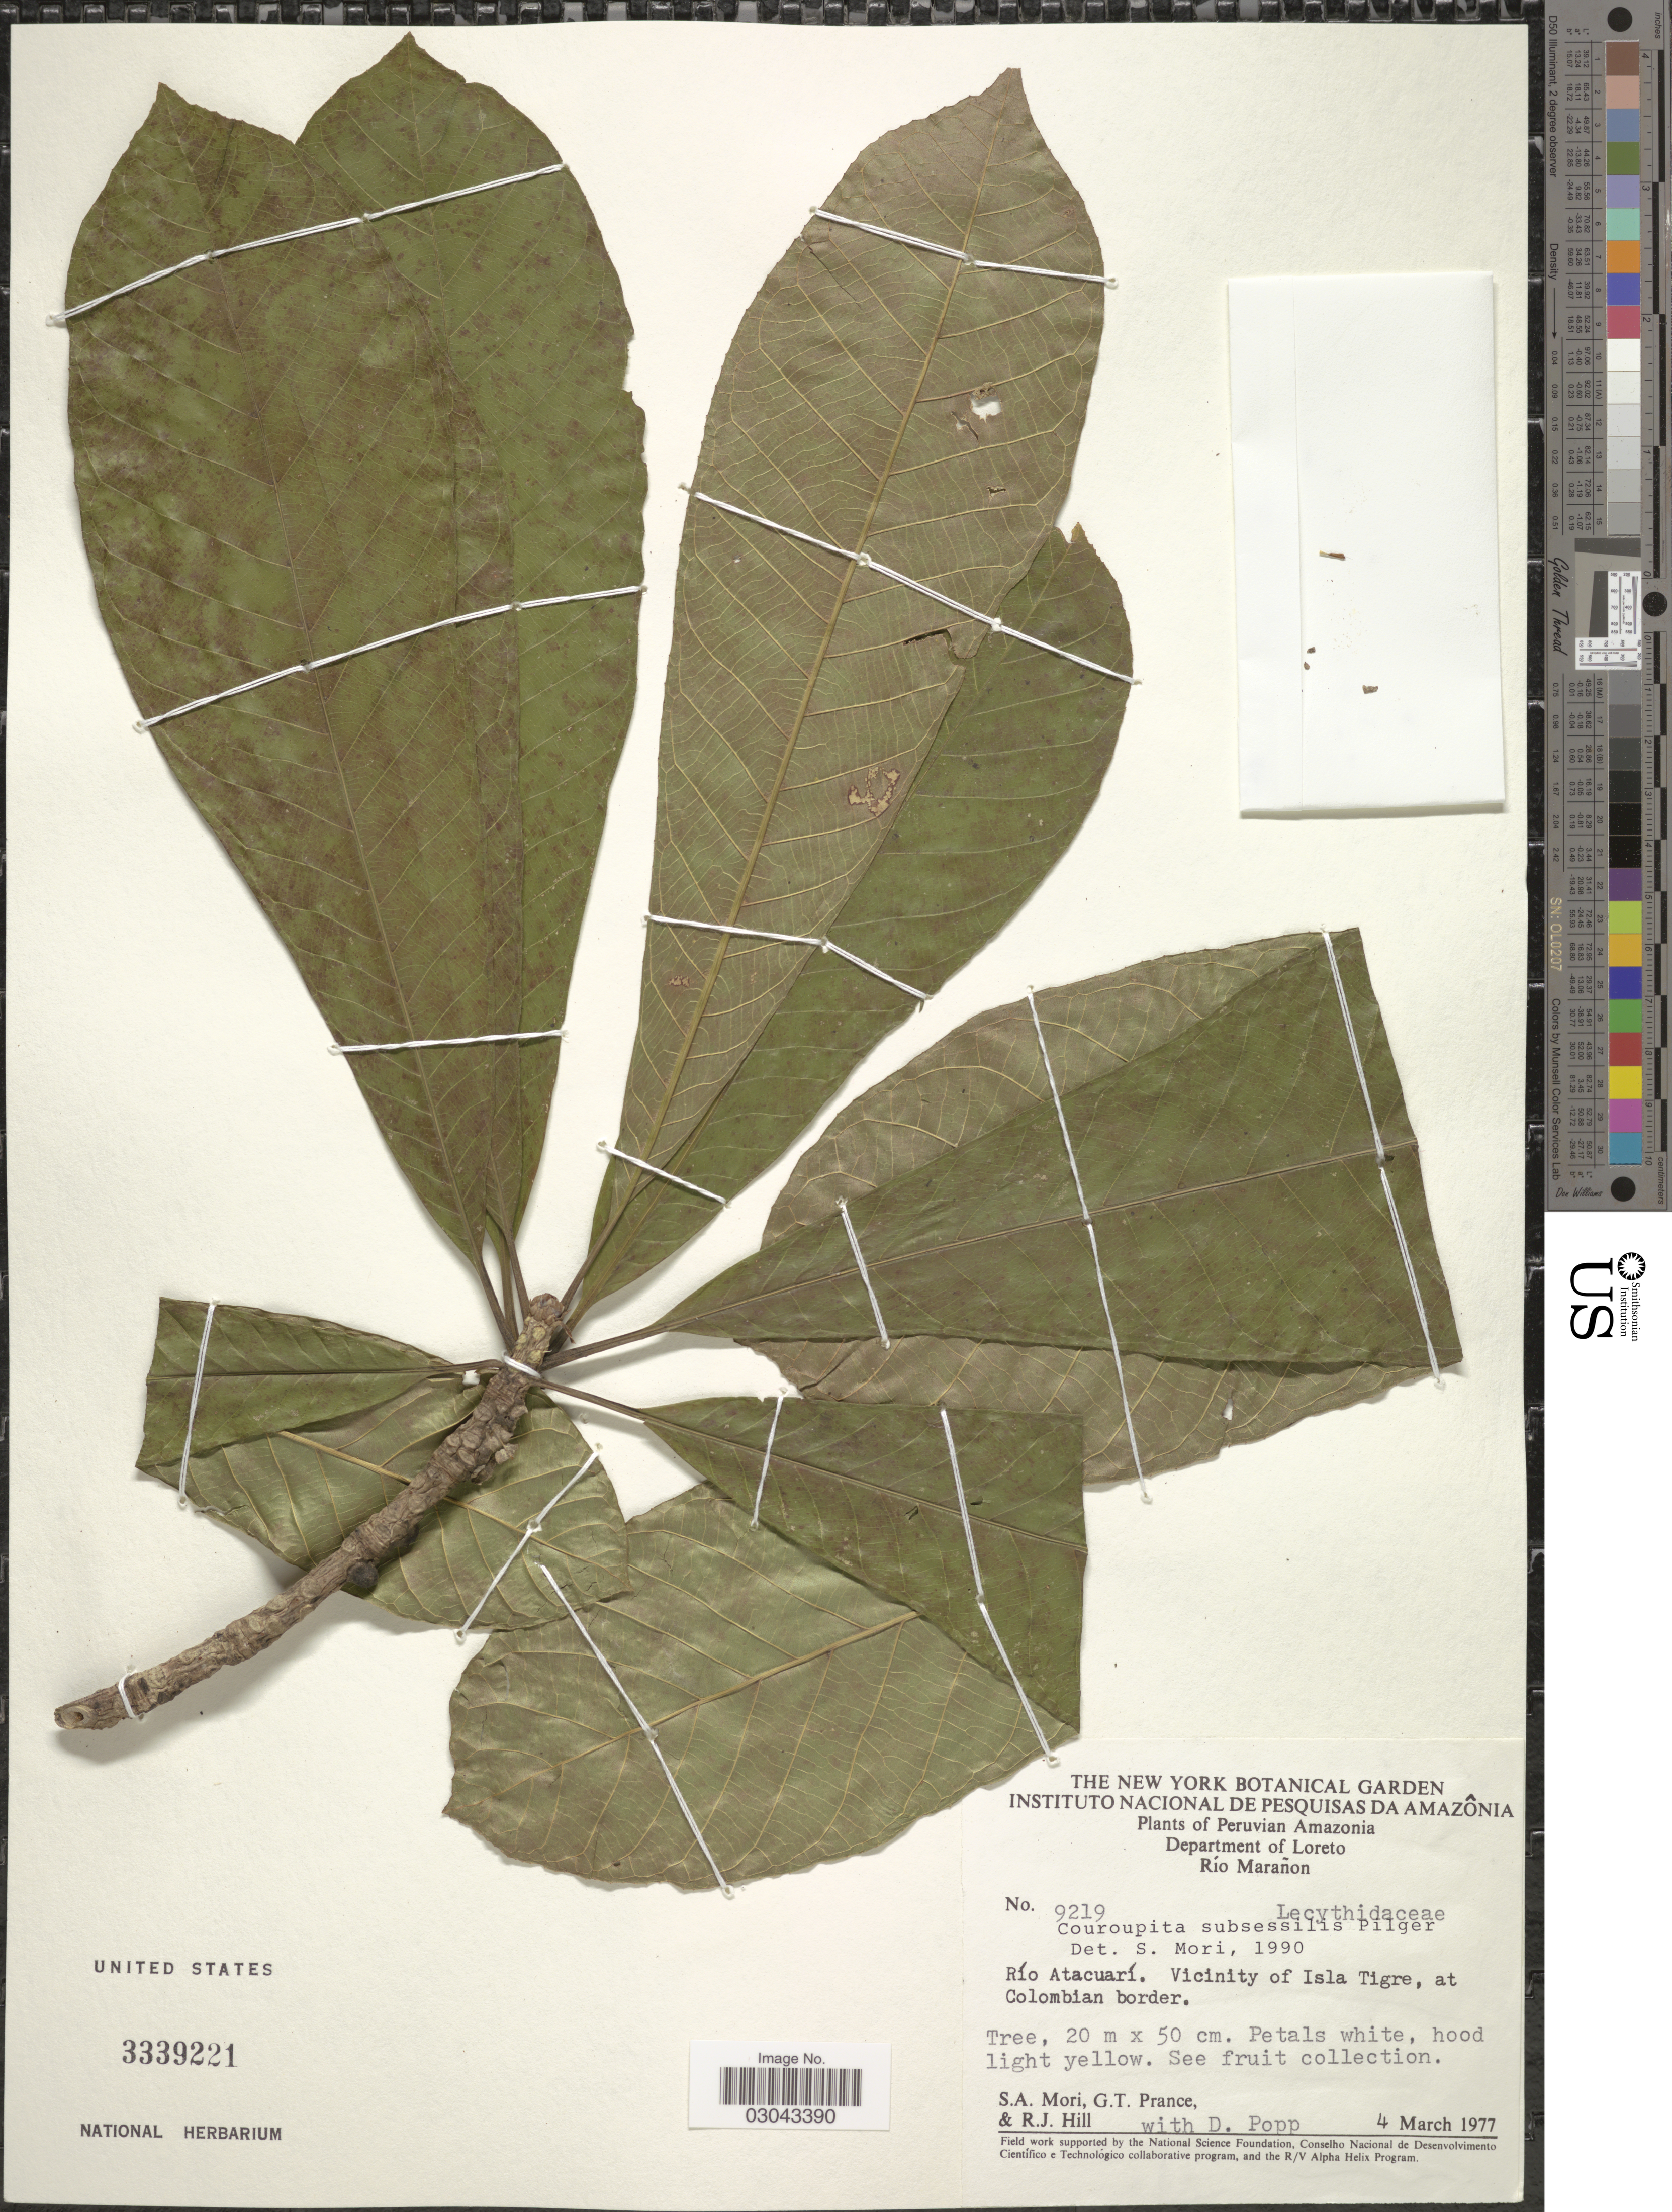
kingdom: Plantae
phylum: Tracheophyta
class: Magnoliopsida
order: Ericales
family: Lecythidaceae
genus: Couroupita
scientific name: Couroupita subsessilis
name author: Pilg.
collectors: S. Mori, G. T. Prance, R. J. Hill & D. Popp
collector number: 9219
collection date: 1977-03-04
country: Peru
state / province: Loreto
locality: Peruvian Amazonia, Department of Loreto, Río Marañon, Río Atacuarí, Vicinity of Isla Tigre, at Colombian border.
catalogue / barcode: US 3339221